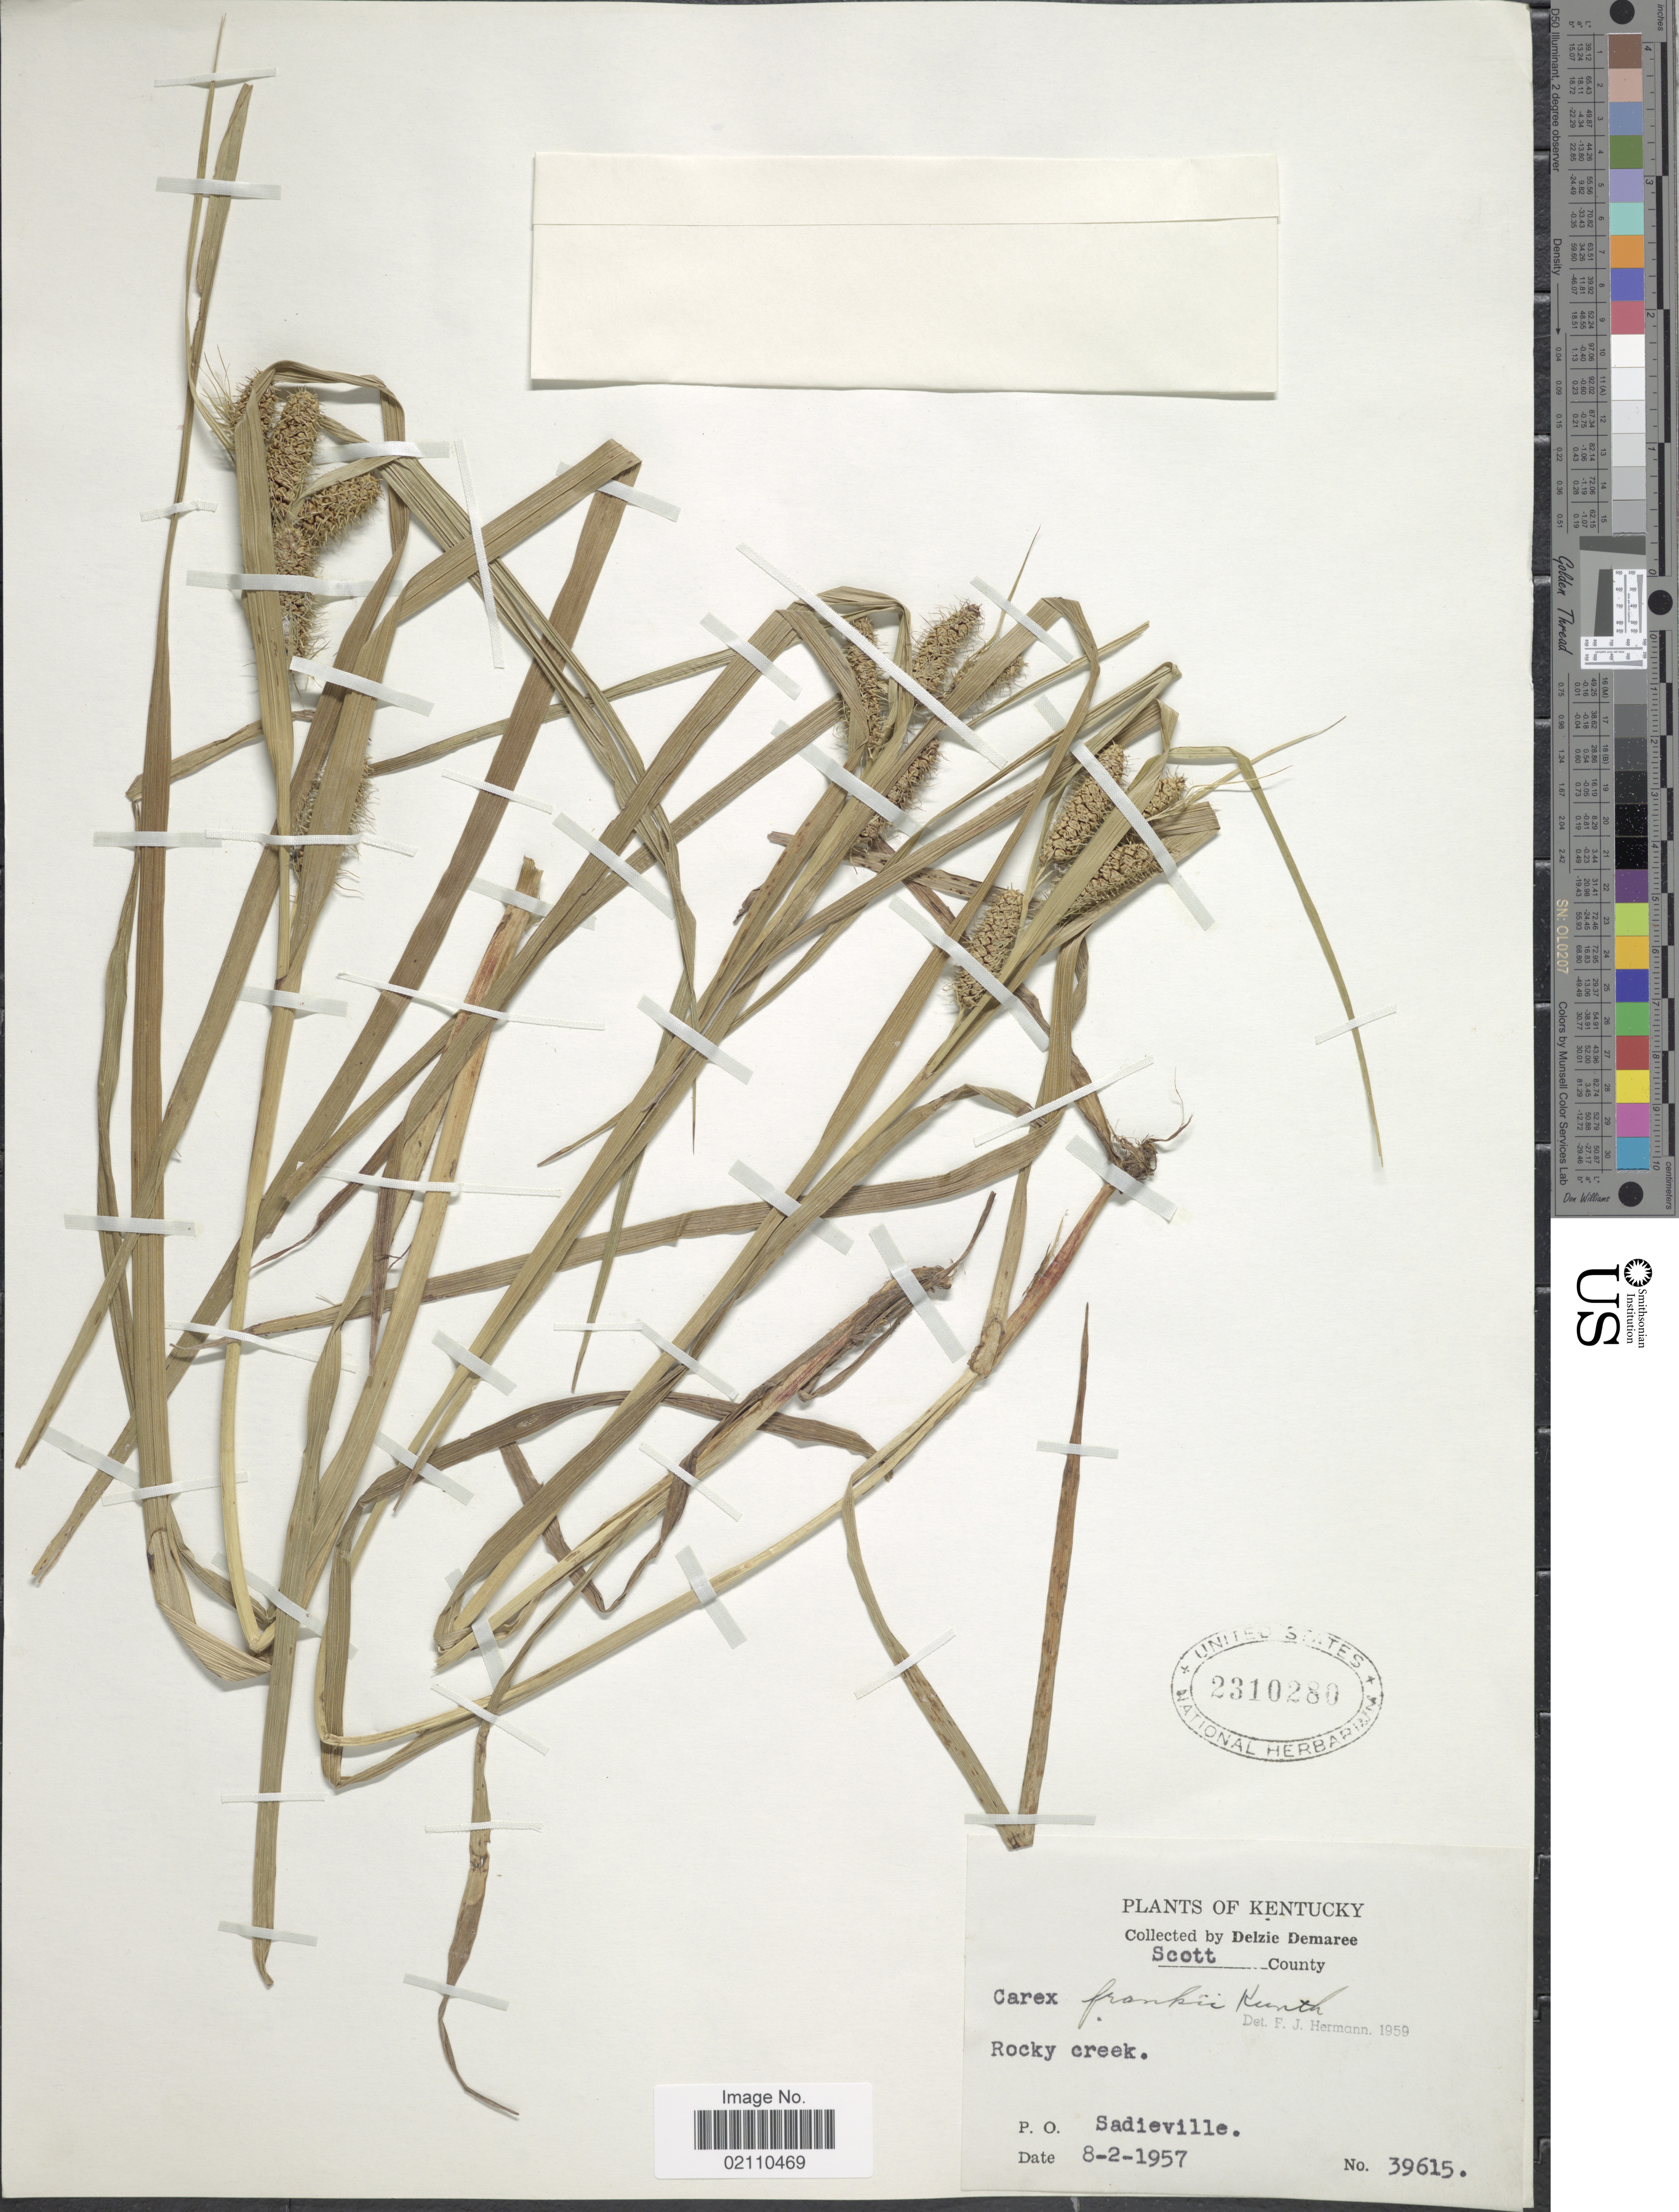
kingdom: Plantae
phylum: Tracheophyta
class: Liliopsida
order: Poales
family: Cyperaceae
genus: Carex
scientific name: Carex frankii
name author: Kunth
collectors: D. Demaree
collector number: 39615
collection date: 1957-08-02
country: United States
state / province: Kentucky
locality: Scott County. P. O. Sadieville, Rock Creek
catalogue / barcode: US 2310280